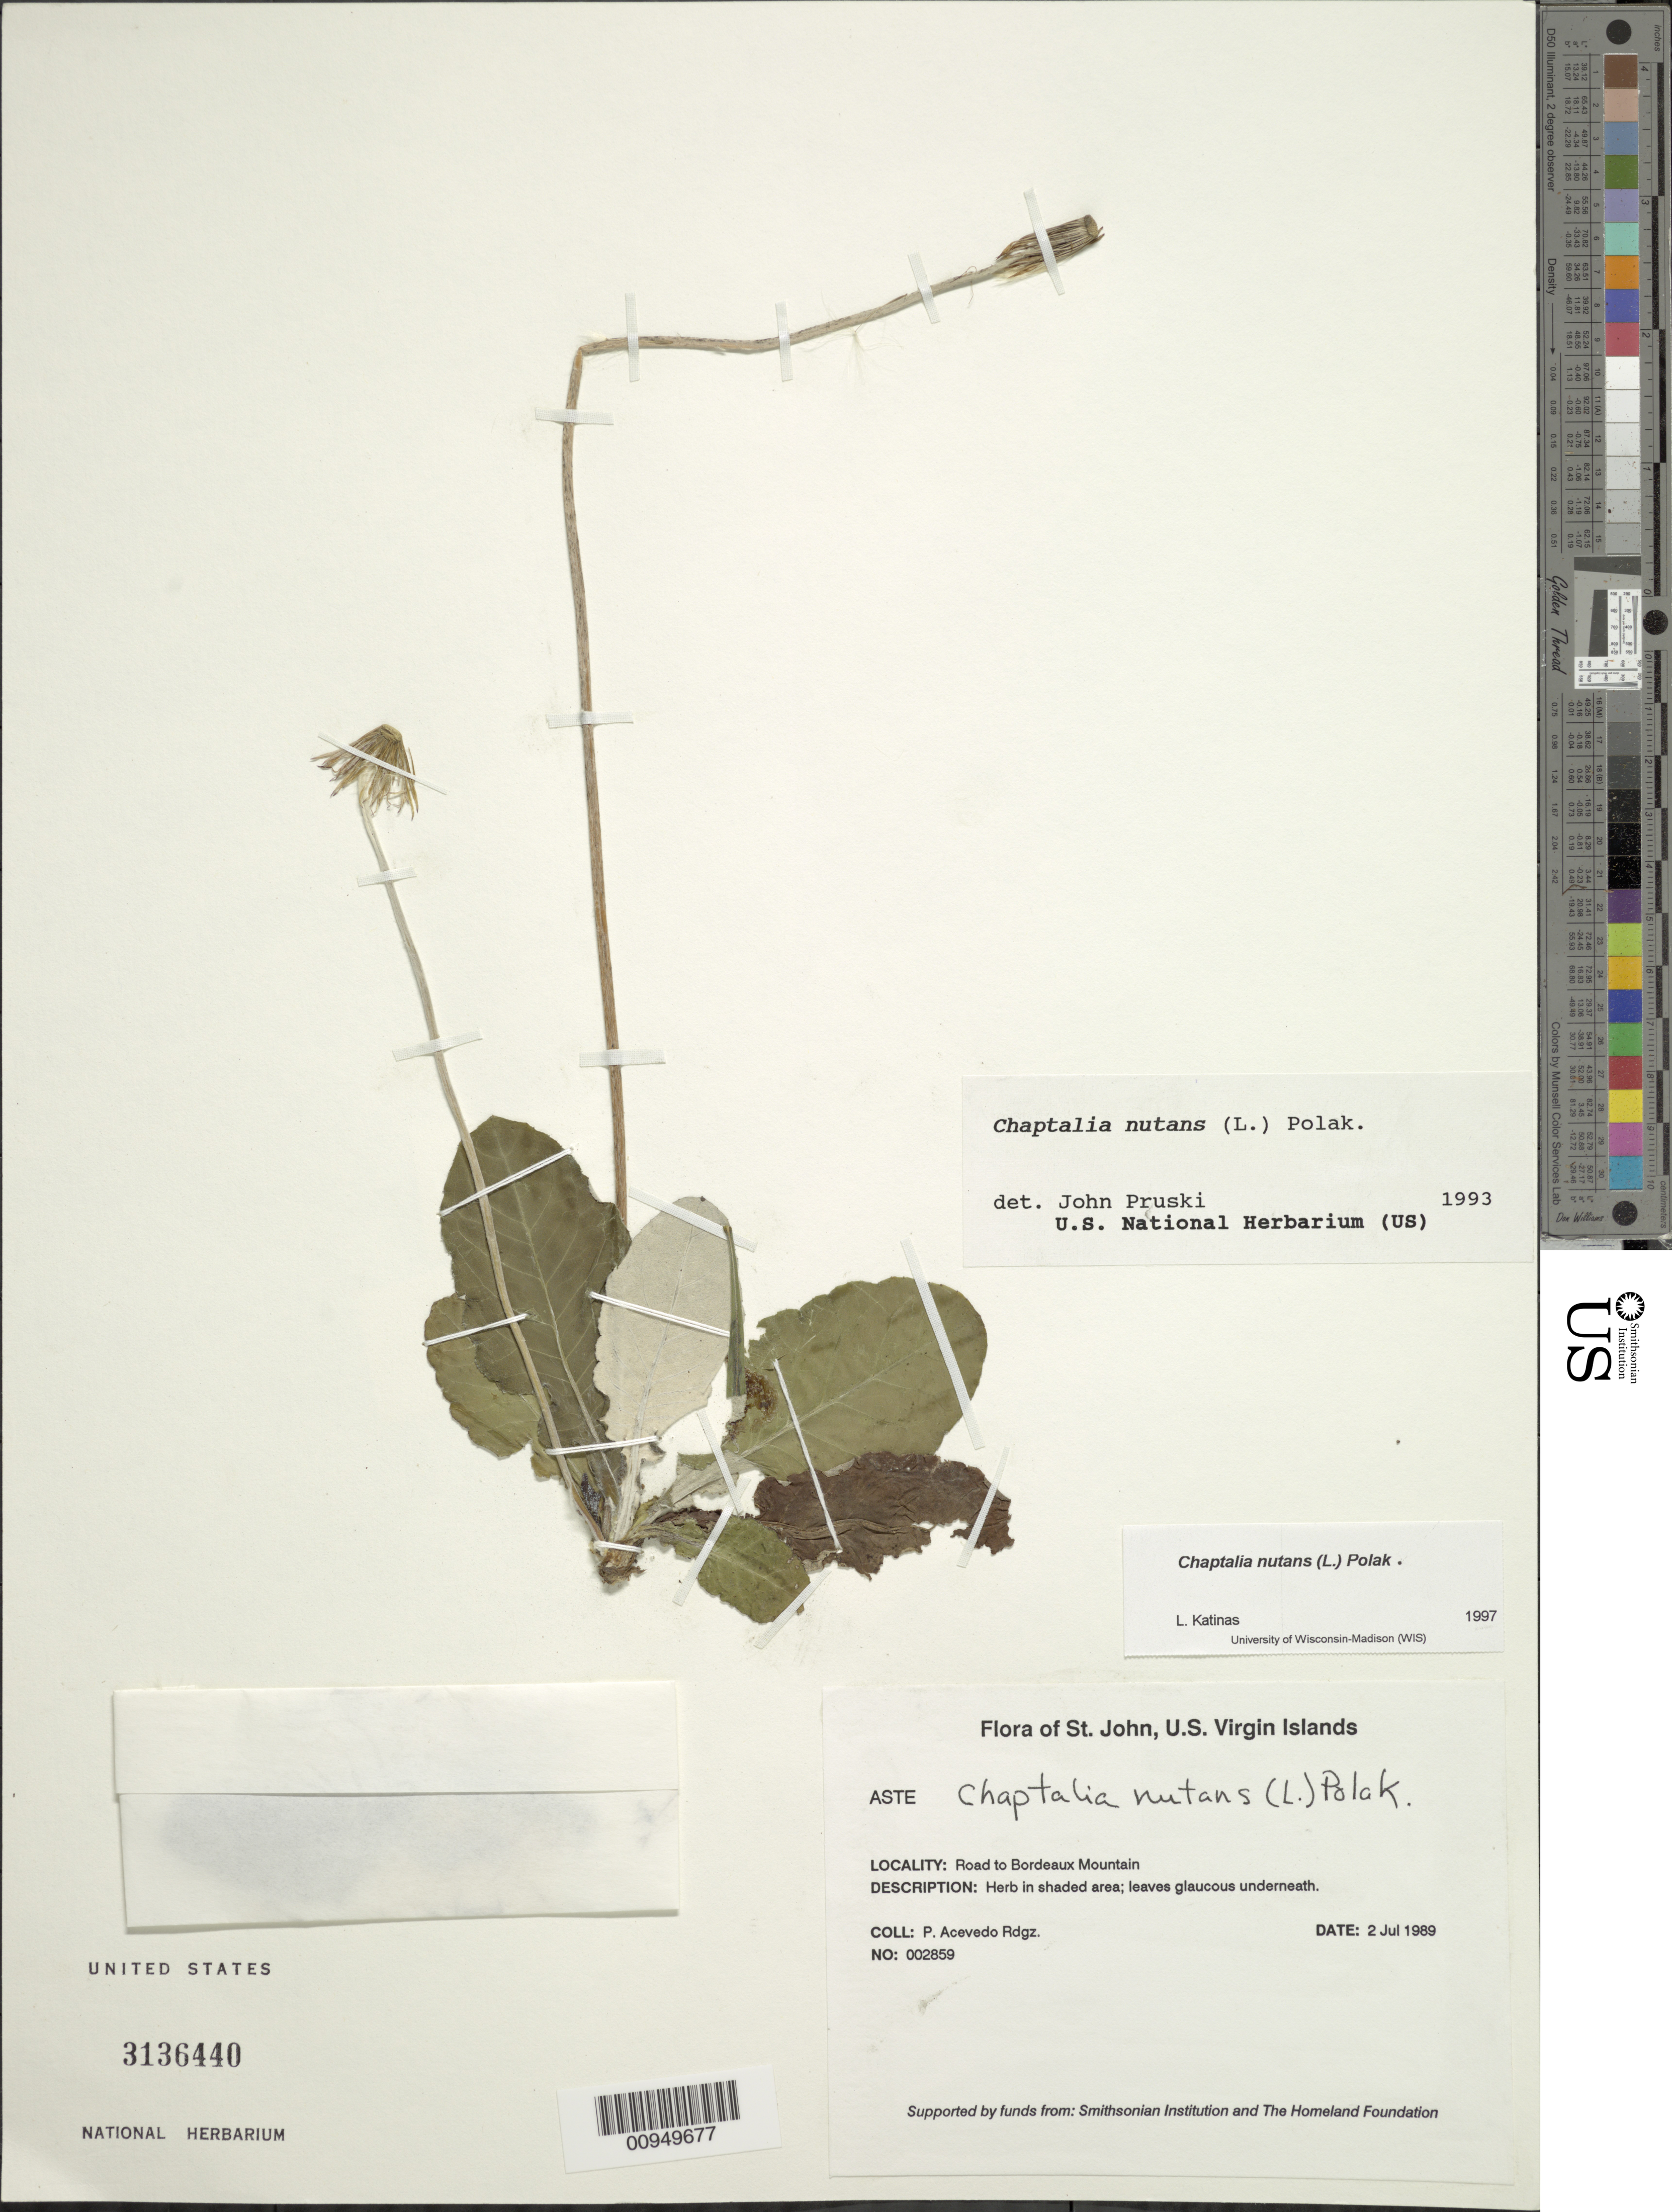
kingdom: Plantae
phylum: Tracheophyta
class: Magnoliopsida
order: Asterales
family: Asteraceae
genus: Chaptalia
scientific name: Chaptalia nutans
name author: (L.) Pol.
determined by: Katinas, L.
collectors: P. Acevedo-Rodr.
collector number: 2859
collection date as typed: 02 Jul 1989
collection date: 1989-07-02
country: U.S. Virgin Islands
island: St. John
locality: Dirt road to Bordeaux Mountain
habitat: Shaded area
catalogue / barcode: US 3136440